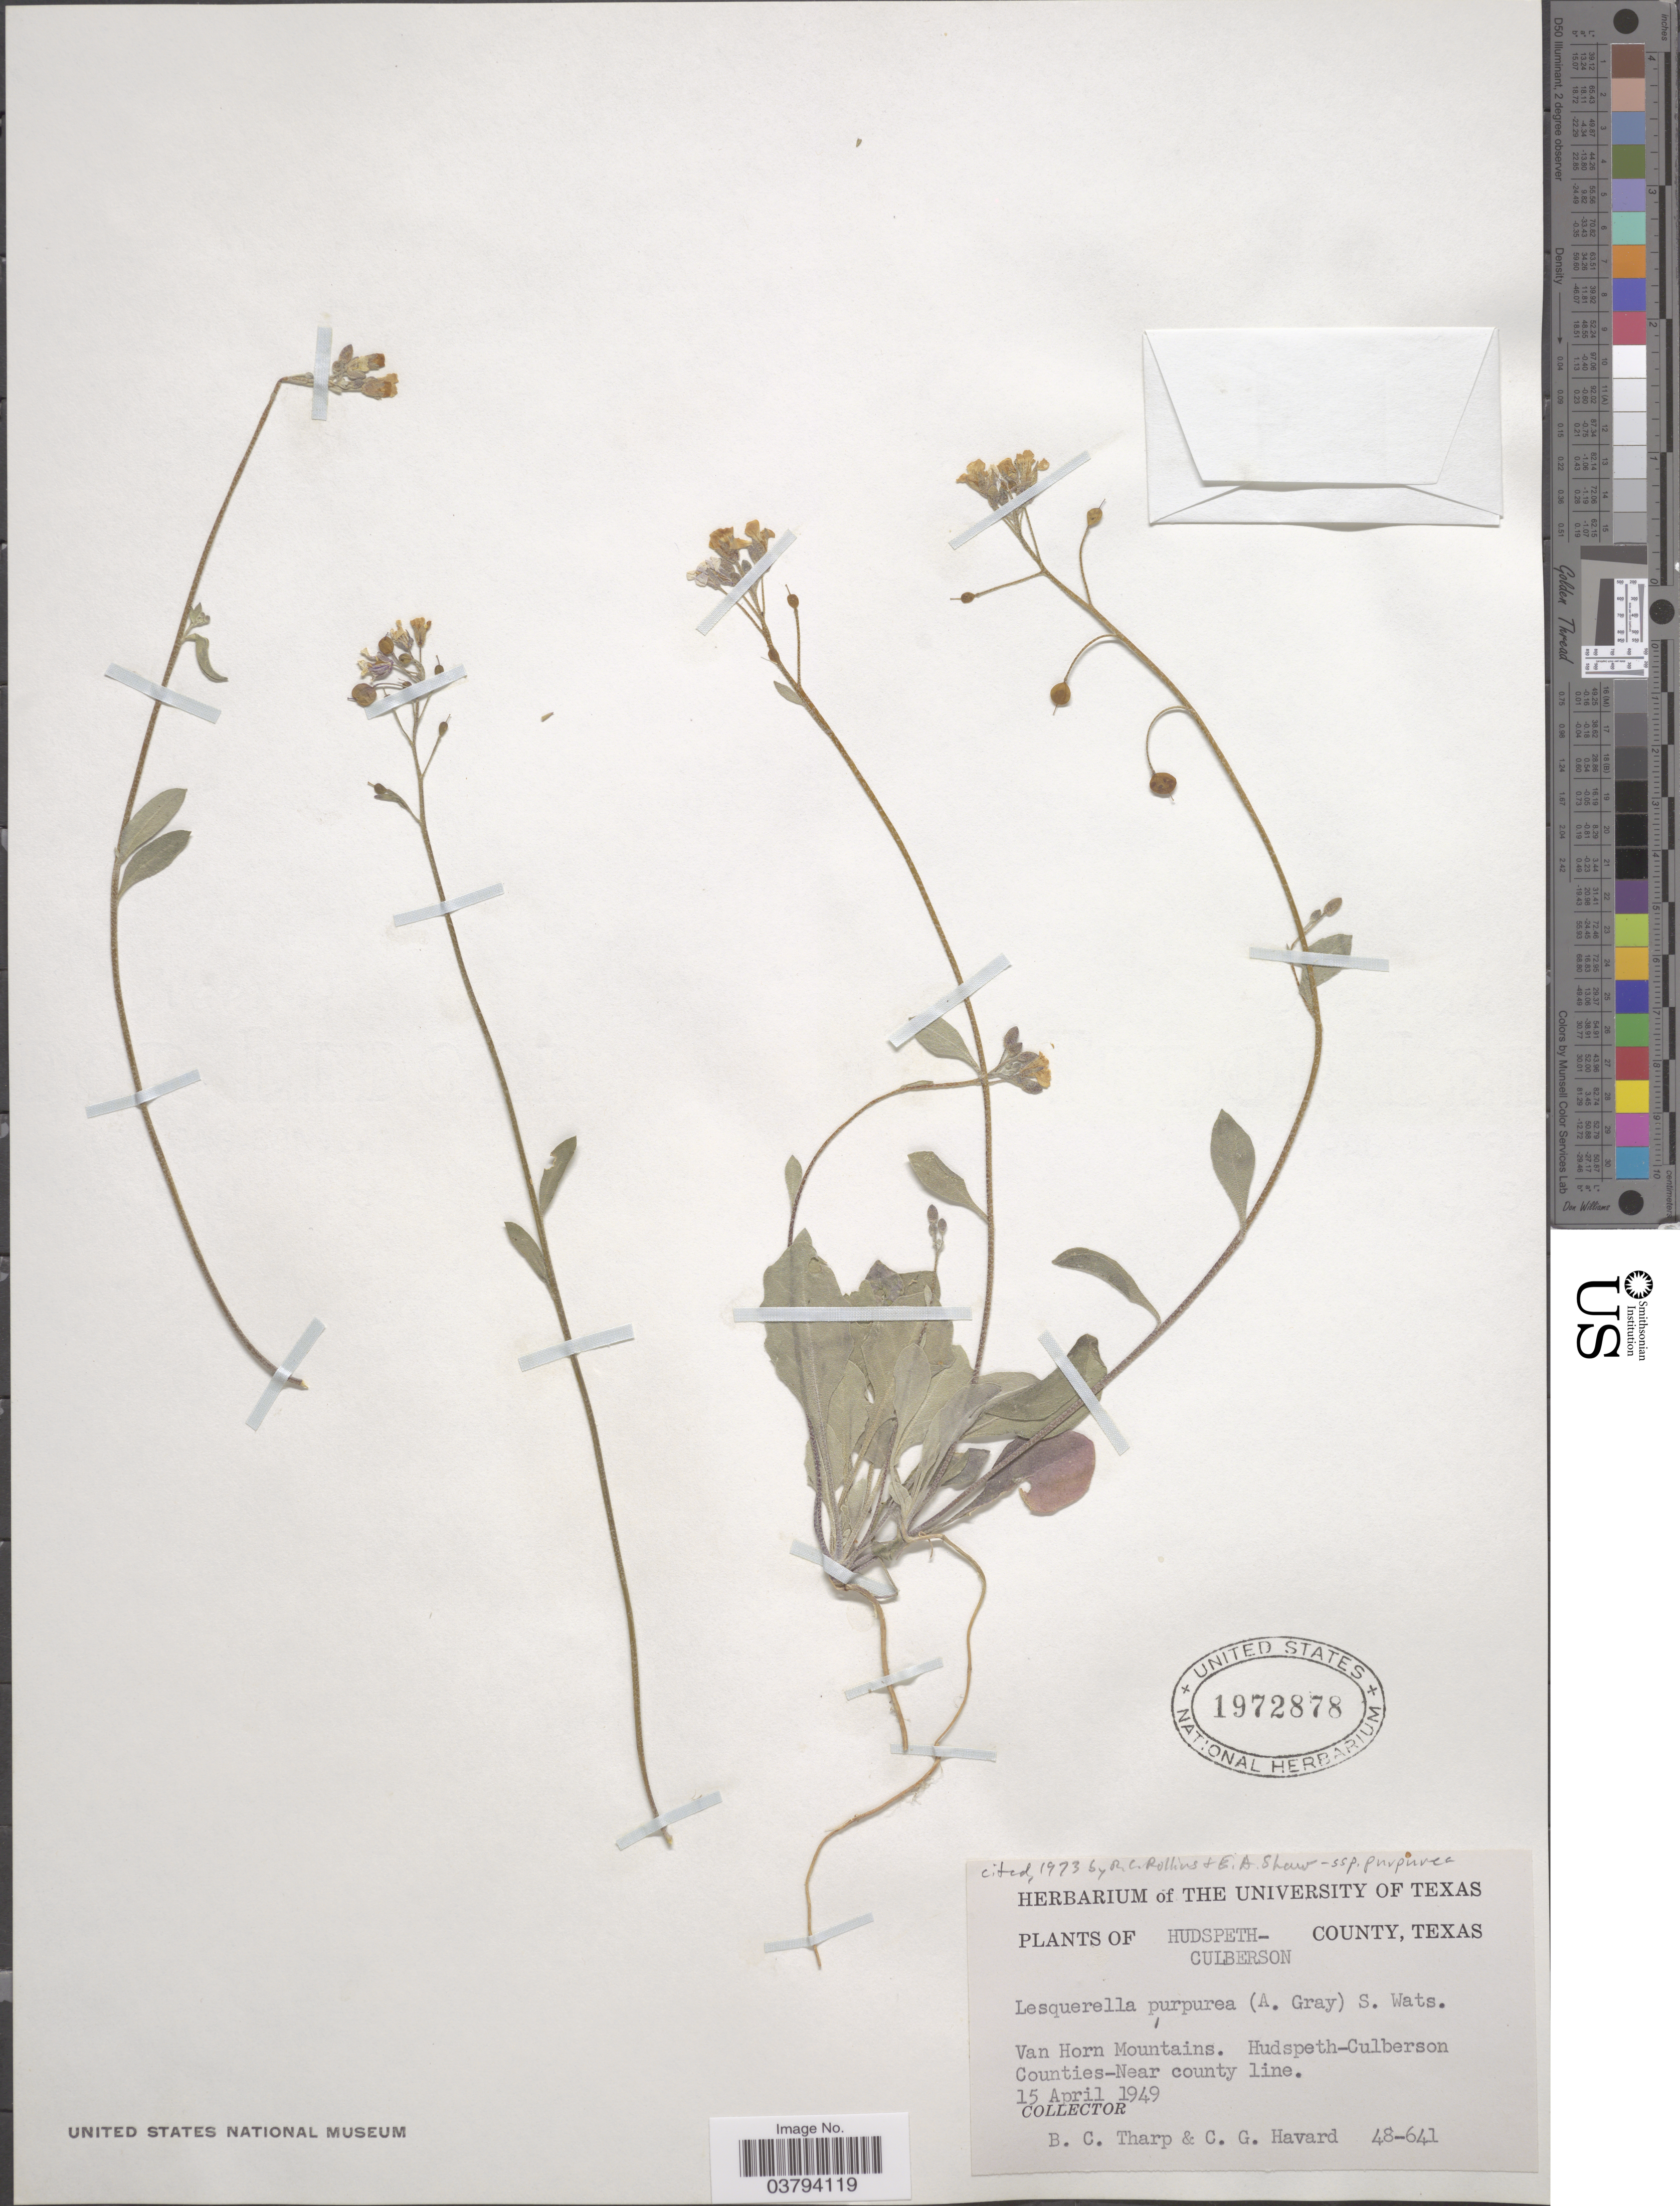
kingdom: Plantae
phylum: Tracheophyta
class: Magnoliopsida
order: Brassicales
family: Brassicaceae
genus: Lesquerella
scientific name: Lesquerella purpurea subsp. purpurea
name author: (A. Gray) S. Watson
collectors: B. C. Tharp & C. G. Havard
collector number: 48-641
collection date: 1949-04-15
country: United States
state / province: Texas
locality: Hudspeth-Culberson County. Van Horn Mountains. Hudspeth-Culberson Counties-Near county line.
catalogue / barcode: US 1972878